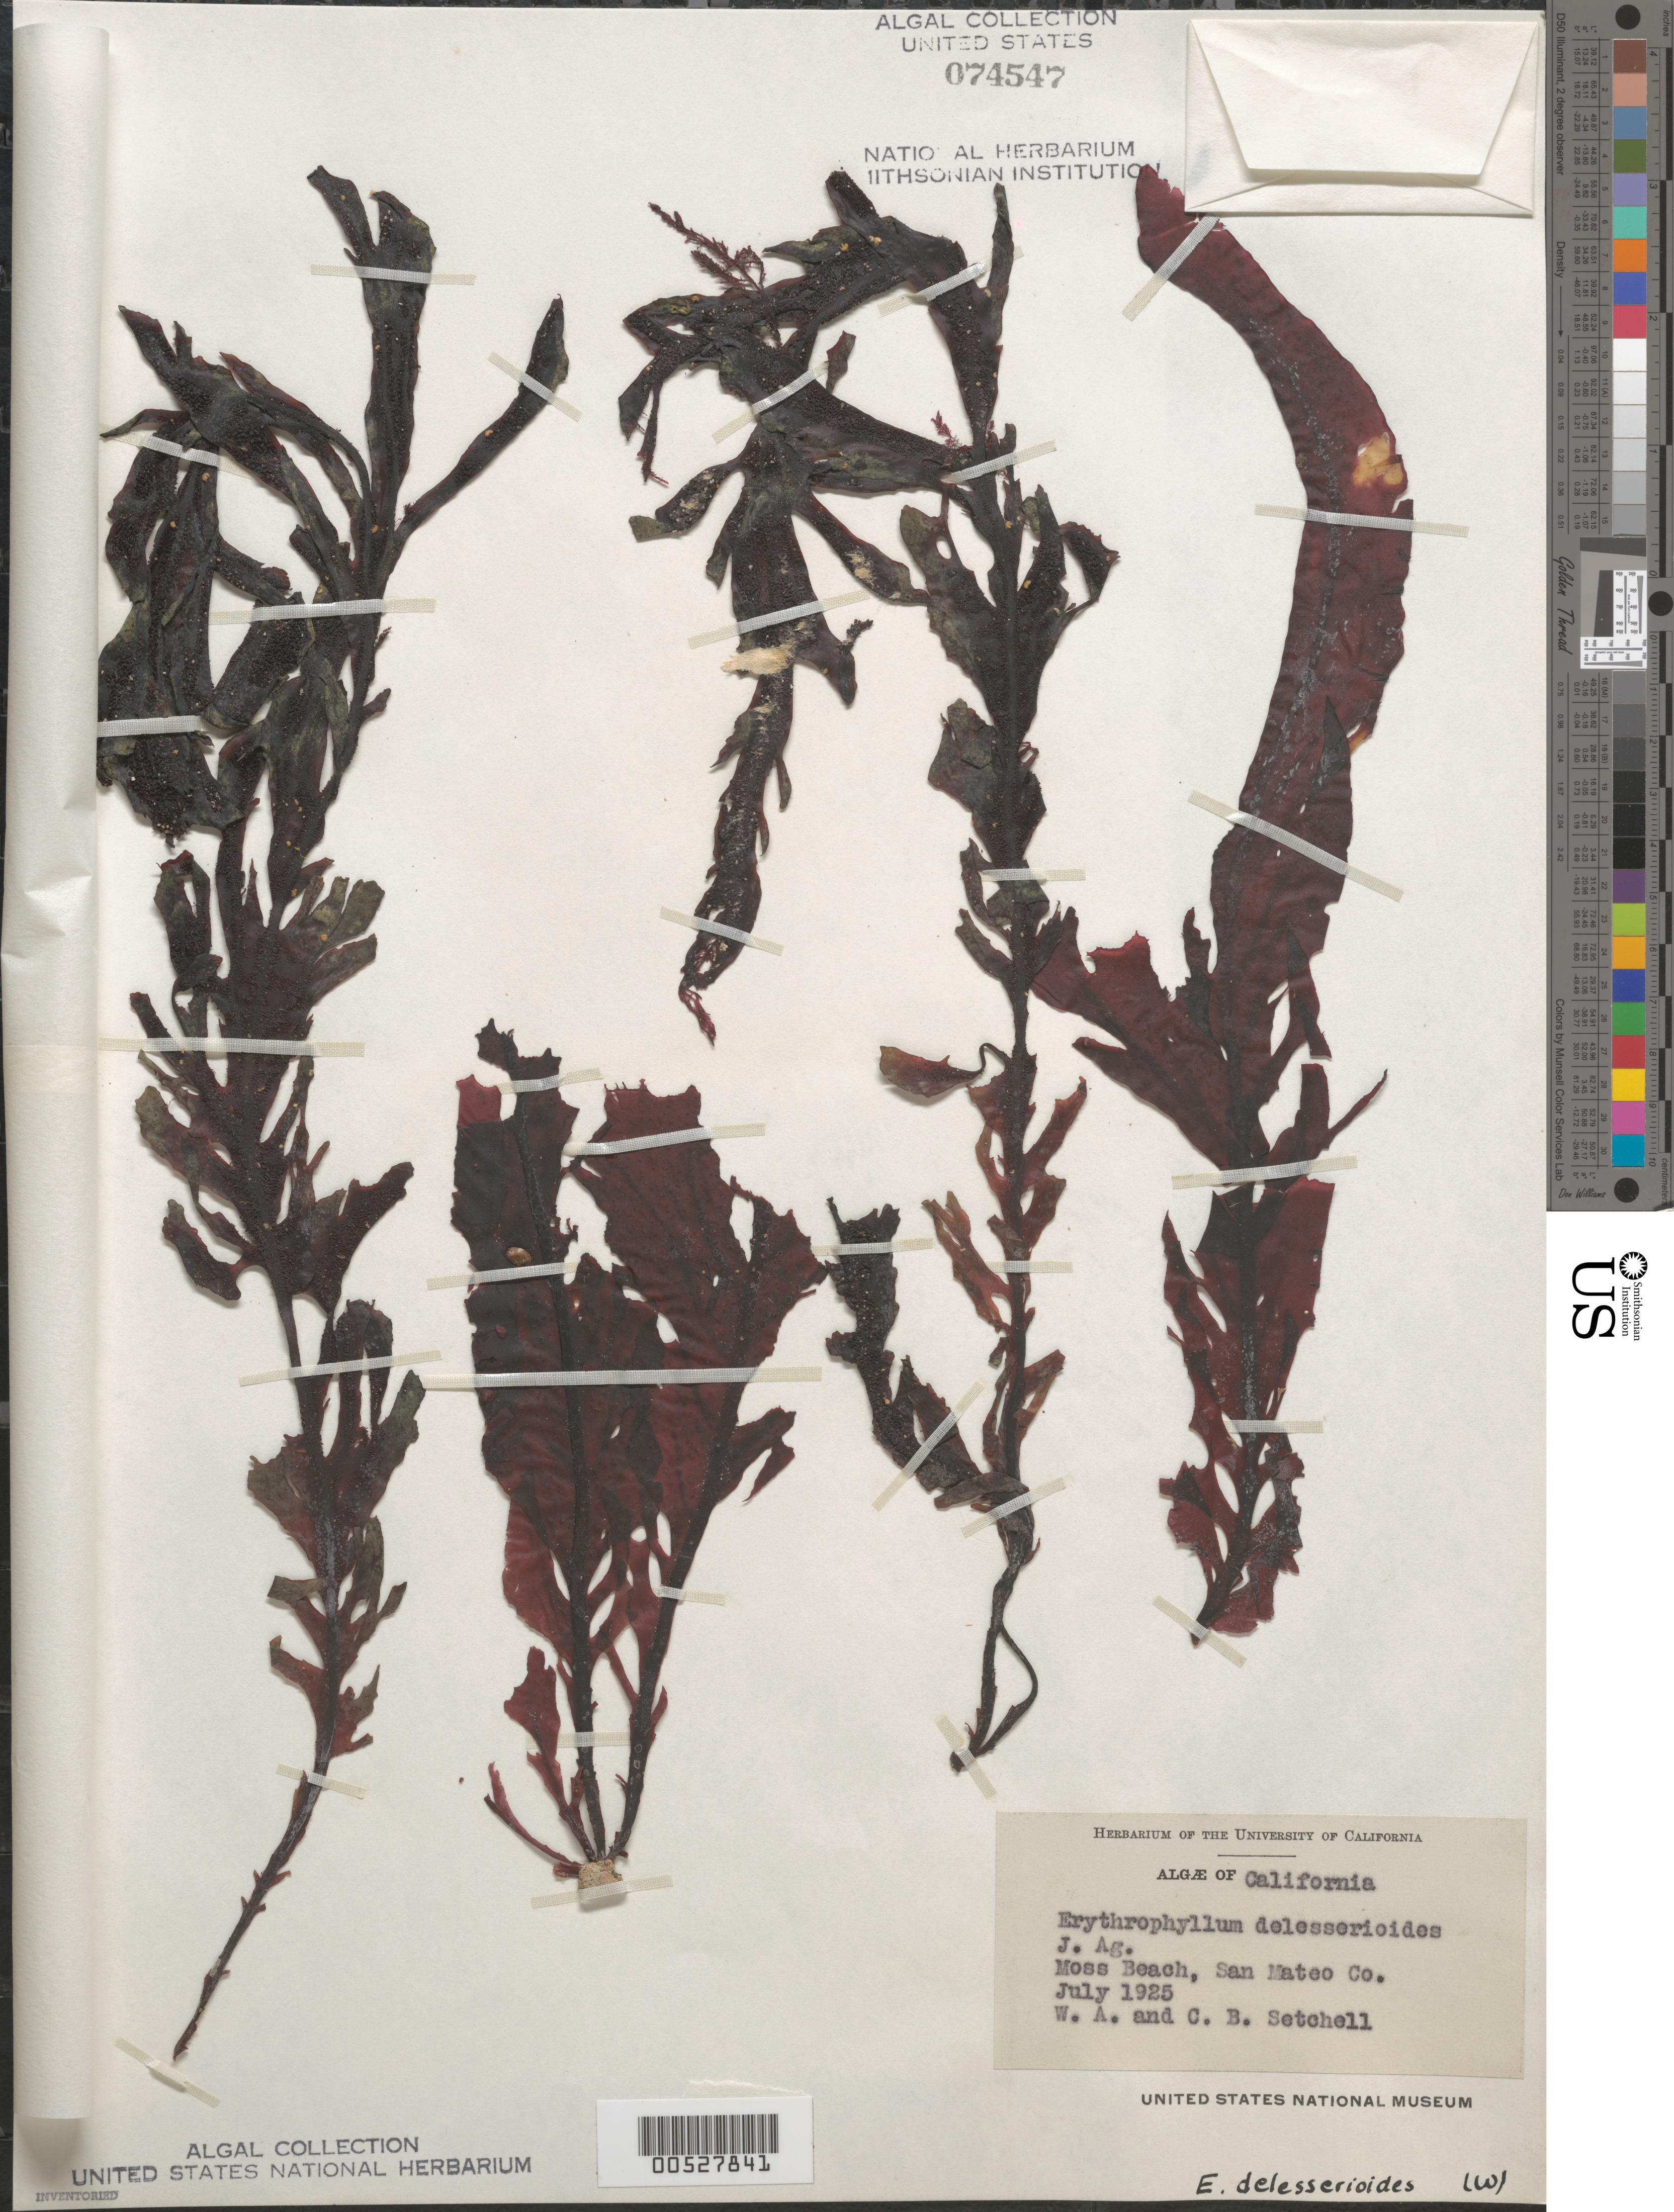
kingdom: Plantae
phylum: Rhodophyta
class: Florideophyceae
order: Gigartinales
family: Kallymeniaceae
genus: Erythrophyllum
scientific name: Erythrophyllum delesserioides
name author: J. Agardh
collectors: W. Setchell & C. B. Setchell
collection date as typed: Jul 1925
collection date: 1925-07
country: United States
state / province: California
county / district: San Mateo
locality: Moss Beach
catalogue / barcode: US 74547